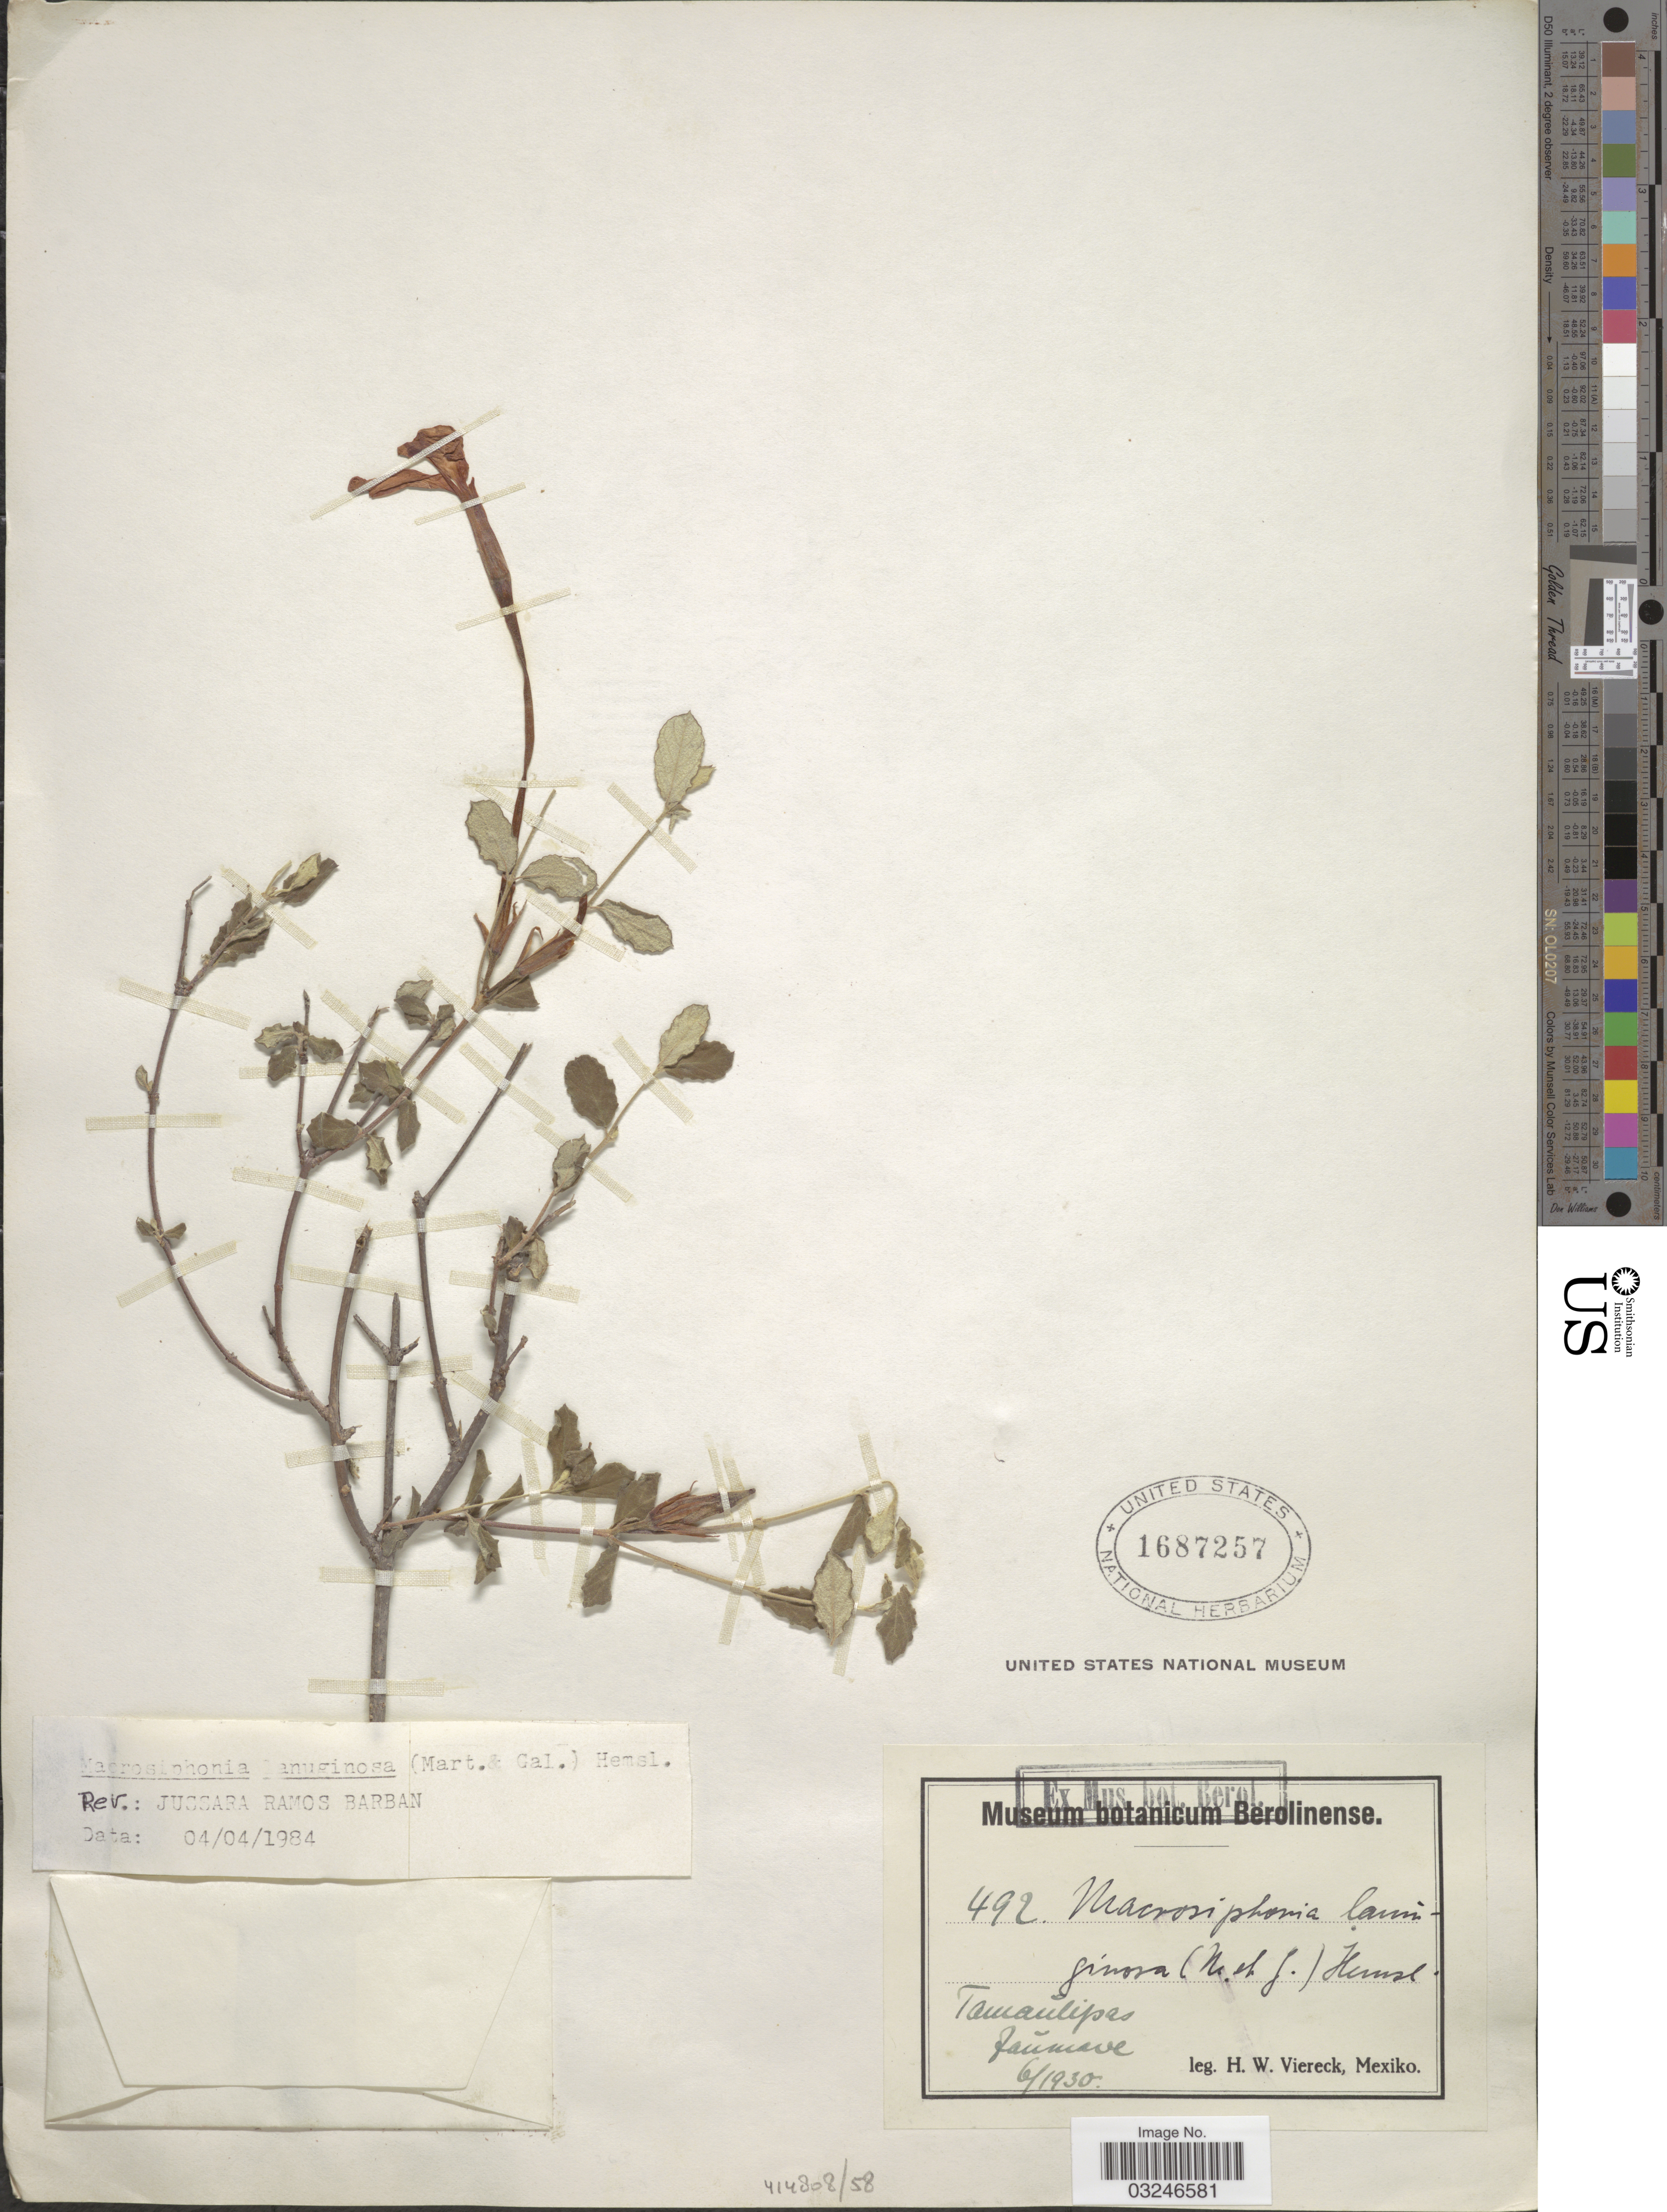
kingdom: Plantae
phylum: Tracheophyta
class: Magnoliopsida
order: Gentianales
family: Apocynaceae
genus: Macrosiphonia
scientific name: Macrosiphonia lanuginosa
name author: (M. Martens & Galeotti) Hemsl.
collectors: H. W. Viereck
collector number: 492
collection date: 1930-06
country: Mexico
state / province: Tamaulipas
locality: Tamaūlipas. Jaumave.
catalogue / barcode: US 1687257